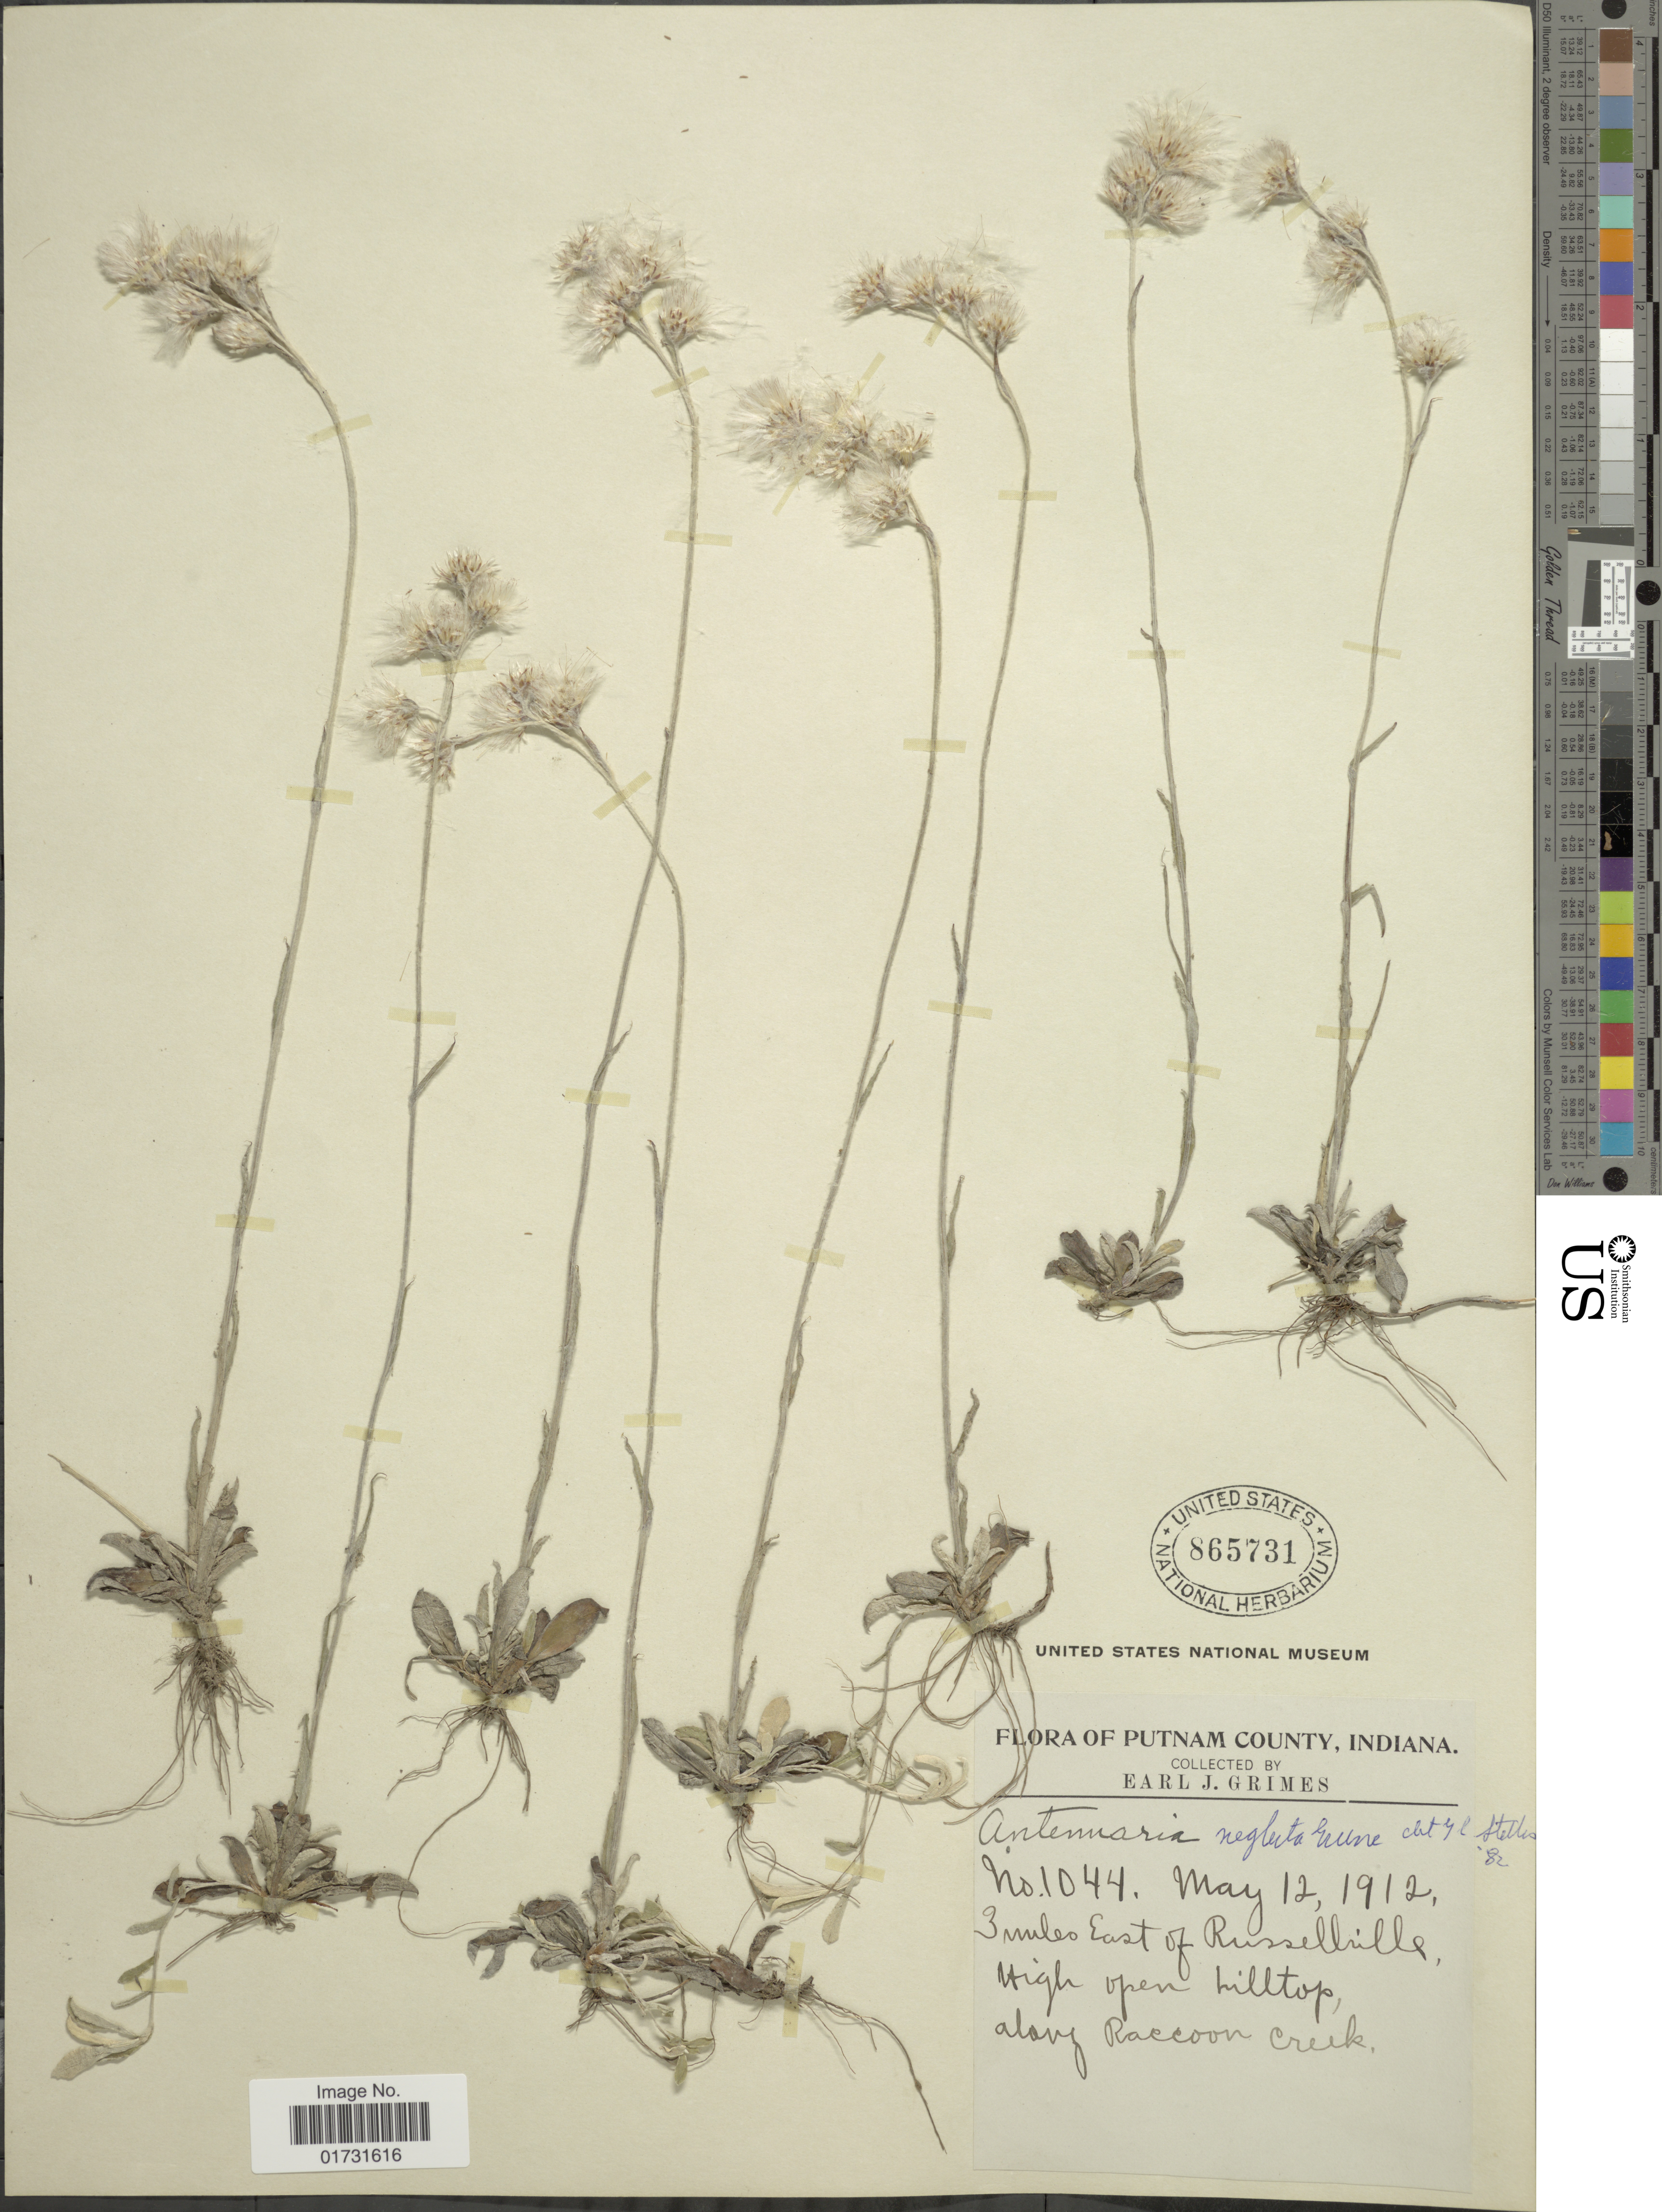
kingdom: Plantae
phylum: Tracheophyta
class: Magnoliopsida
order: Asterales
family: Asteraceae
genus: Antennaria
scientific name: Antennaria neglecta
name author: Greene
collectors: E. J. Grimes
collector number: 1044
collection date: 1912-05-12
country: United States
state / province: Indiana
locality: Putnam County. 3 miles East of Russellville, high open hilltop, along Raccoon Creek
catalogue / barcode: US 865731